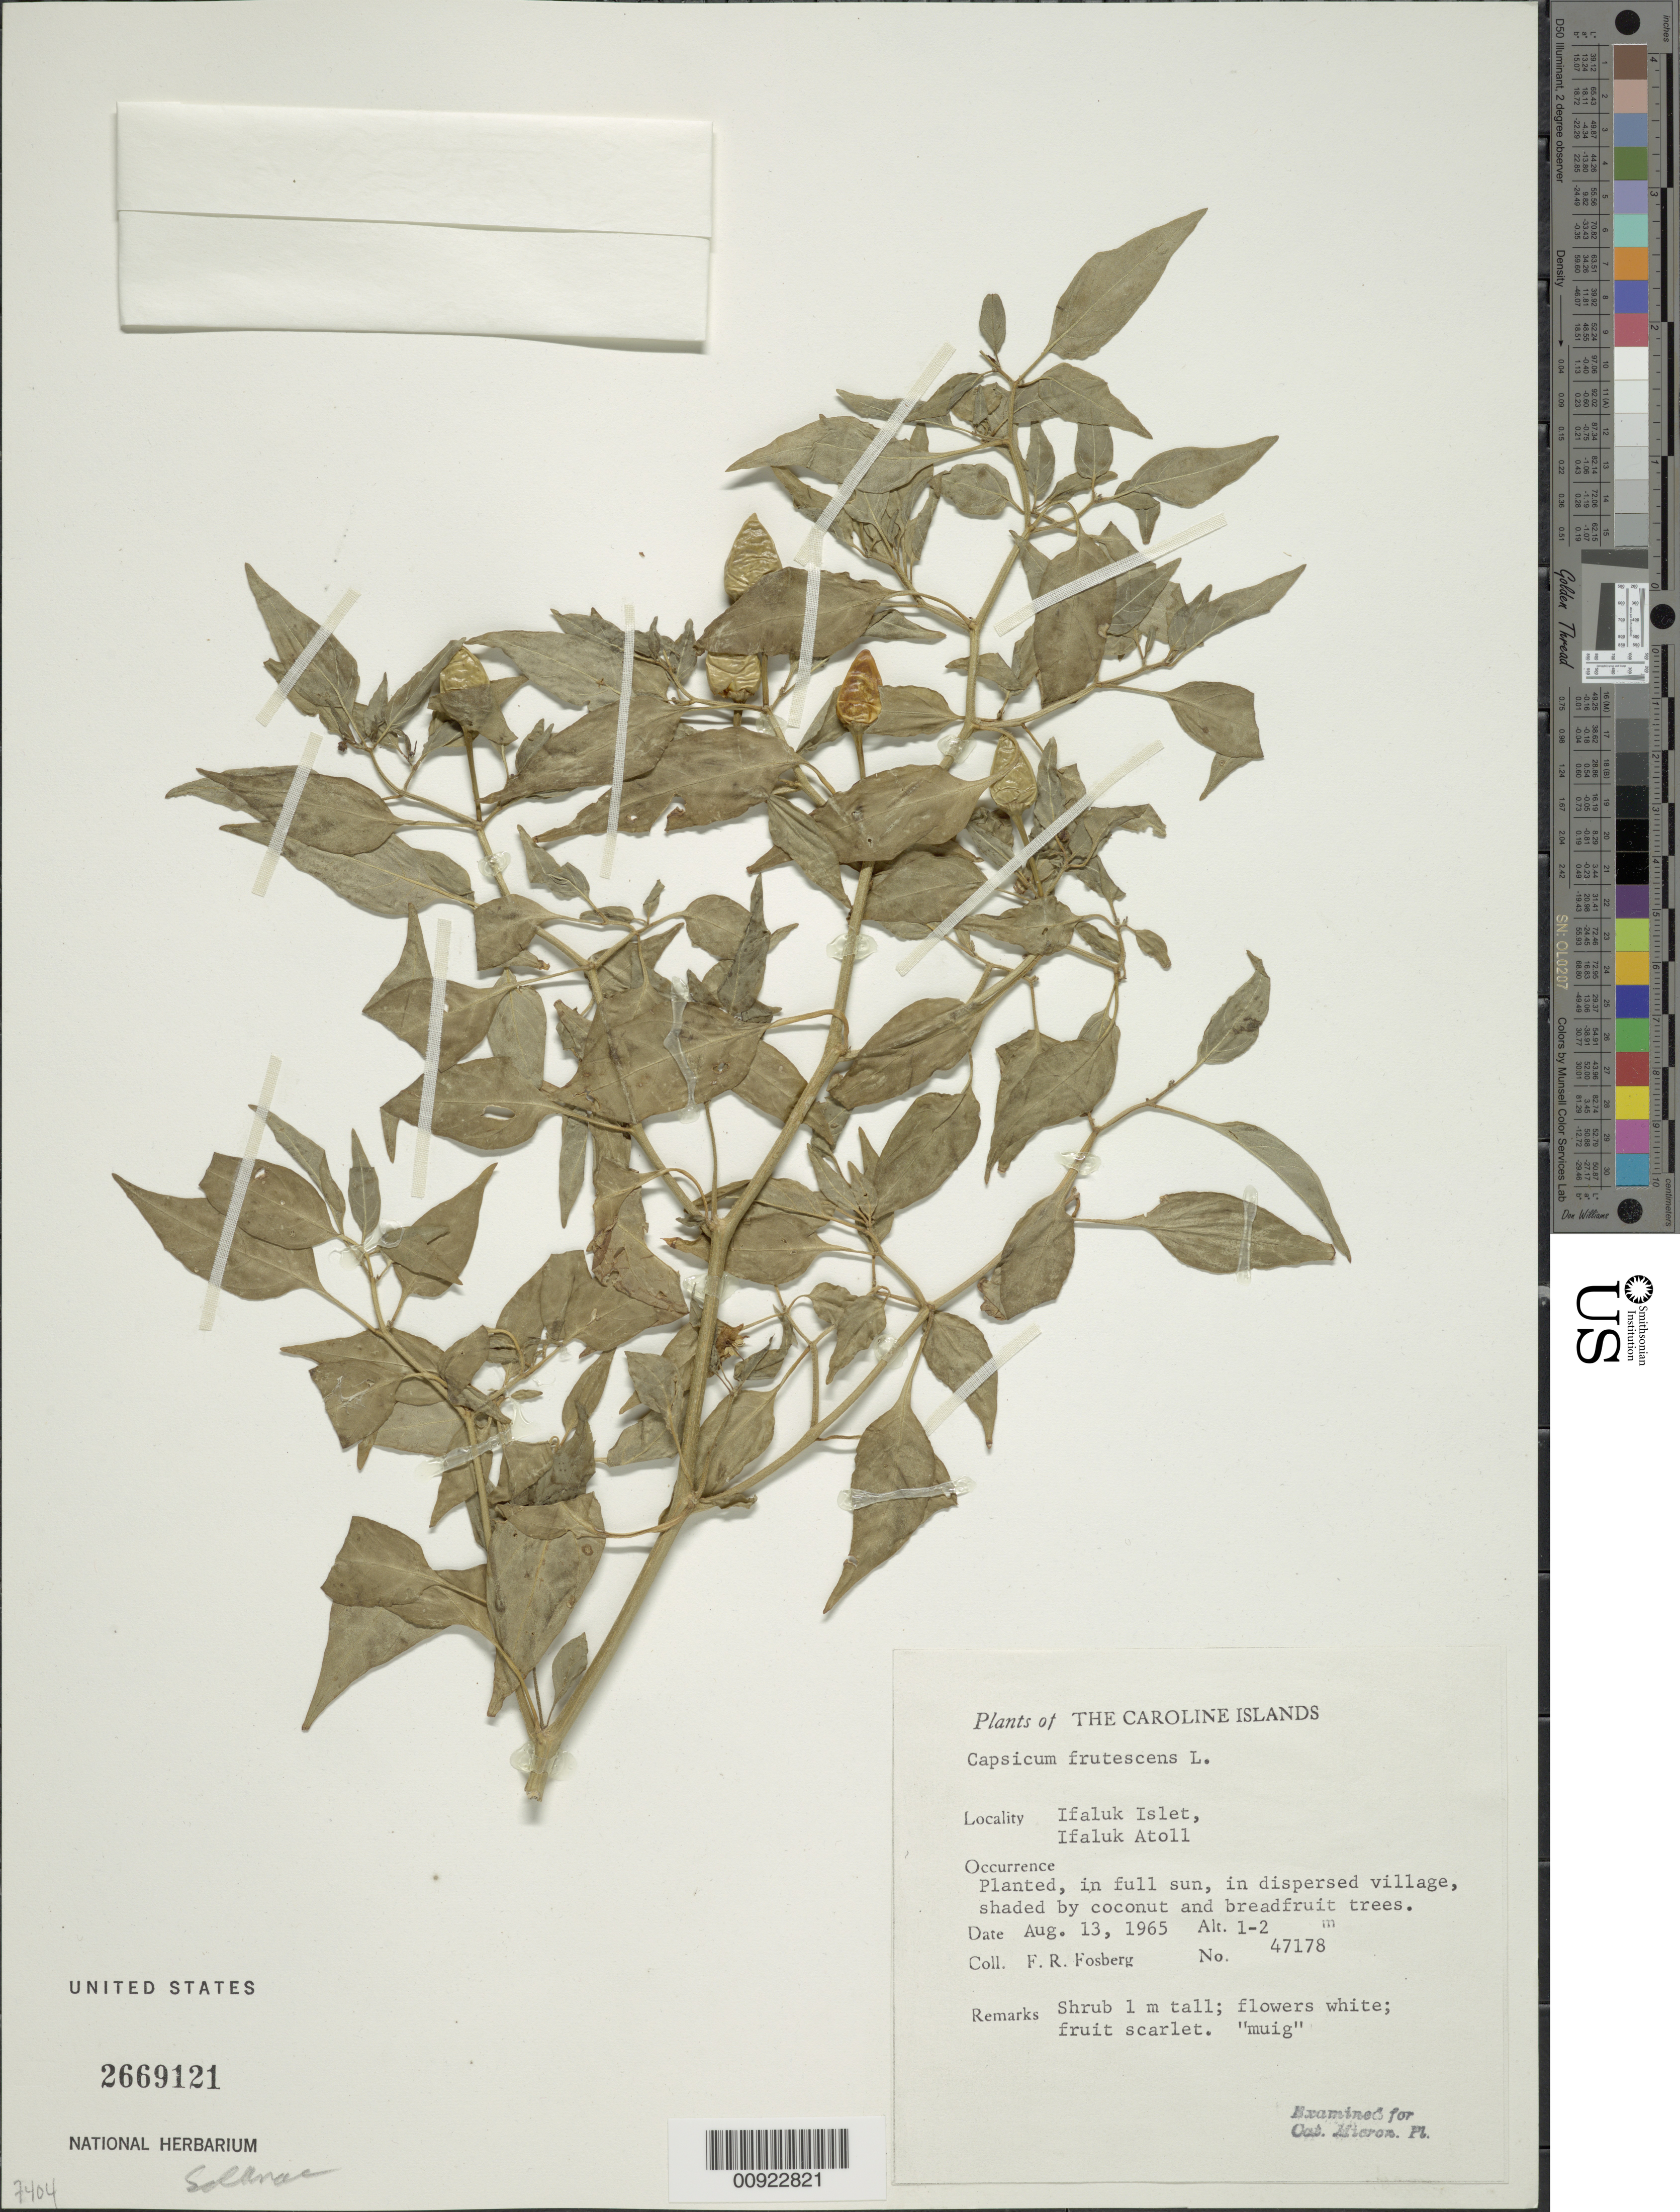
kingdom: Plantae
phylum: Tracheophyta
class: Magnoliopsida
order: Solanales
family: Solanaceae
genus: Capsicum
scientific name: Capsicum frutescens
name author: L.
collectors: F. R. Fosberg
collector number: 47178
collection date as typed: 13 Aug 1965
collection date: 1965-08-13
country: Micronesia, Federated States of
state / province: Yap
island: Ifalik (Ifaluk) Atoll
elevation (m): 1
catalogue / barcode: US 2669121